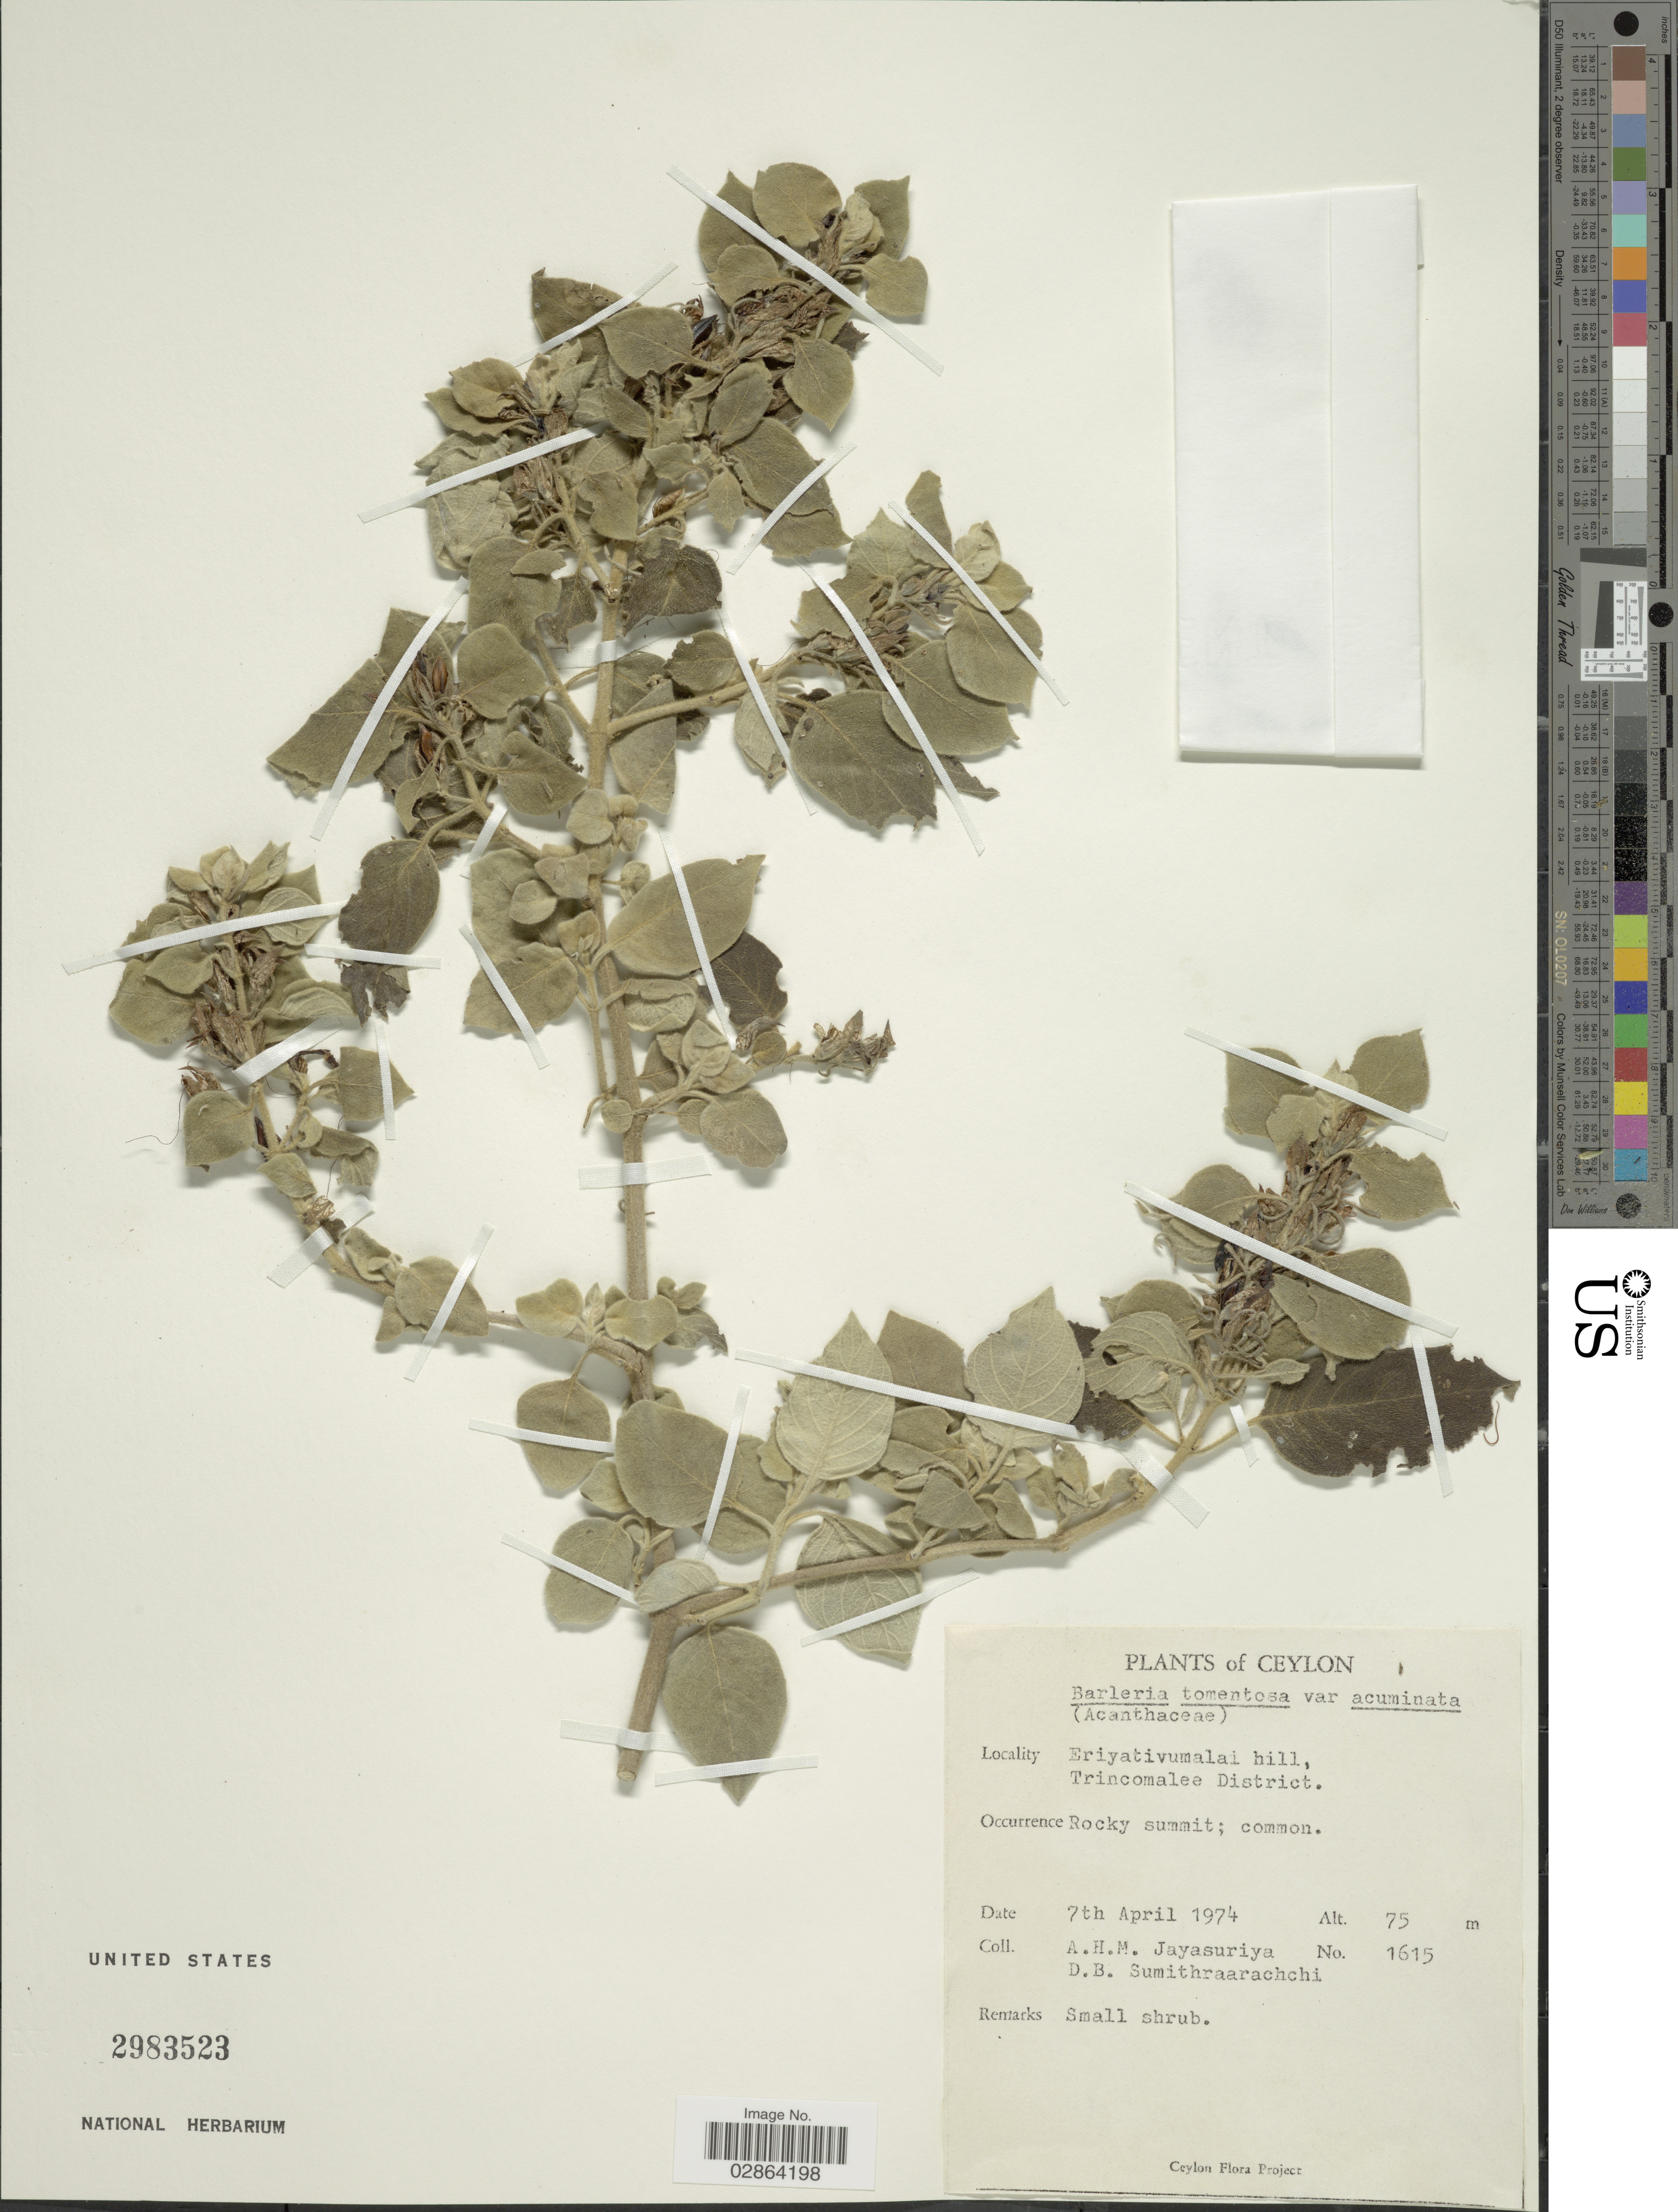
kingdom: Plantae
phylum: Tracheophyta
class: Magnoliopsida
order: Lamiales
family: Acanthaceae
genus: Barleria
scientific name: Barleria tomentosa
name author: A. Roth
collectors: A. H. Jayasuriya & D. B. Sumithraarachchi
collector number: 1615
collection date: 1974-04-07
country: Sri Lanka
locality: Ceylon, Eriyativumalai Hill, Trincomalee District.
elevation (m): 75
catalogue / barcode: US 2983523